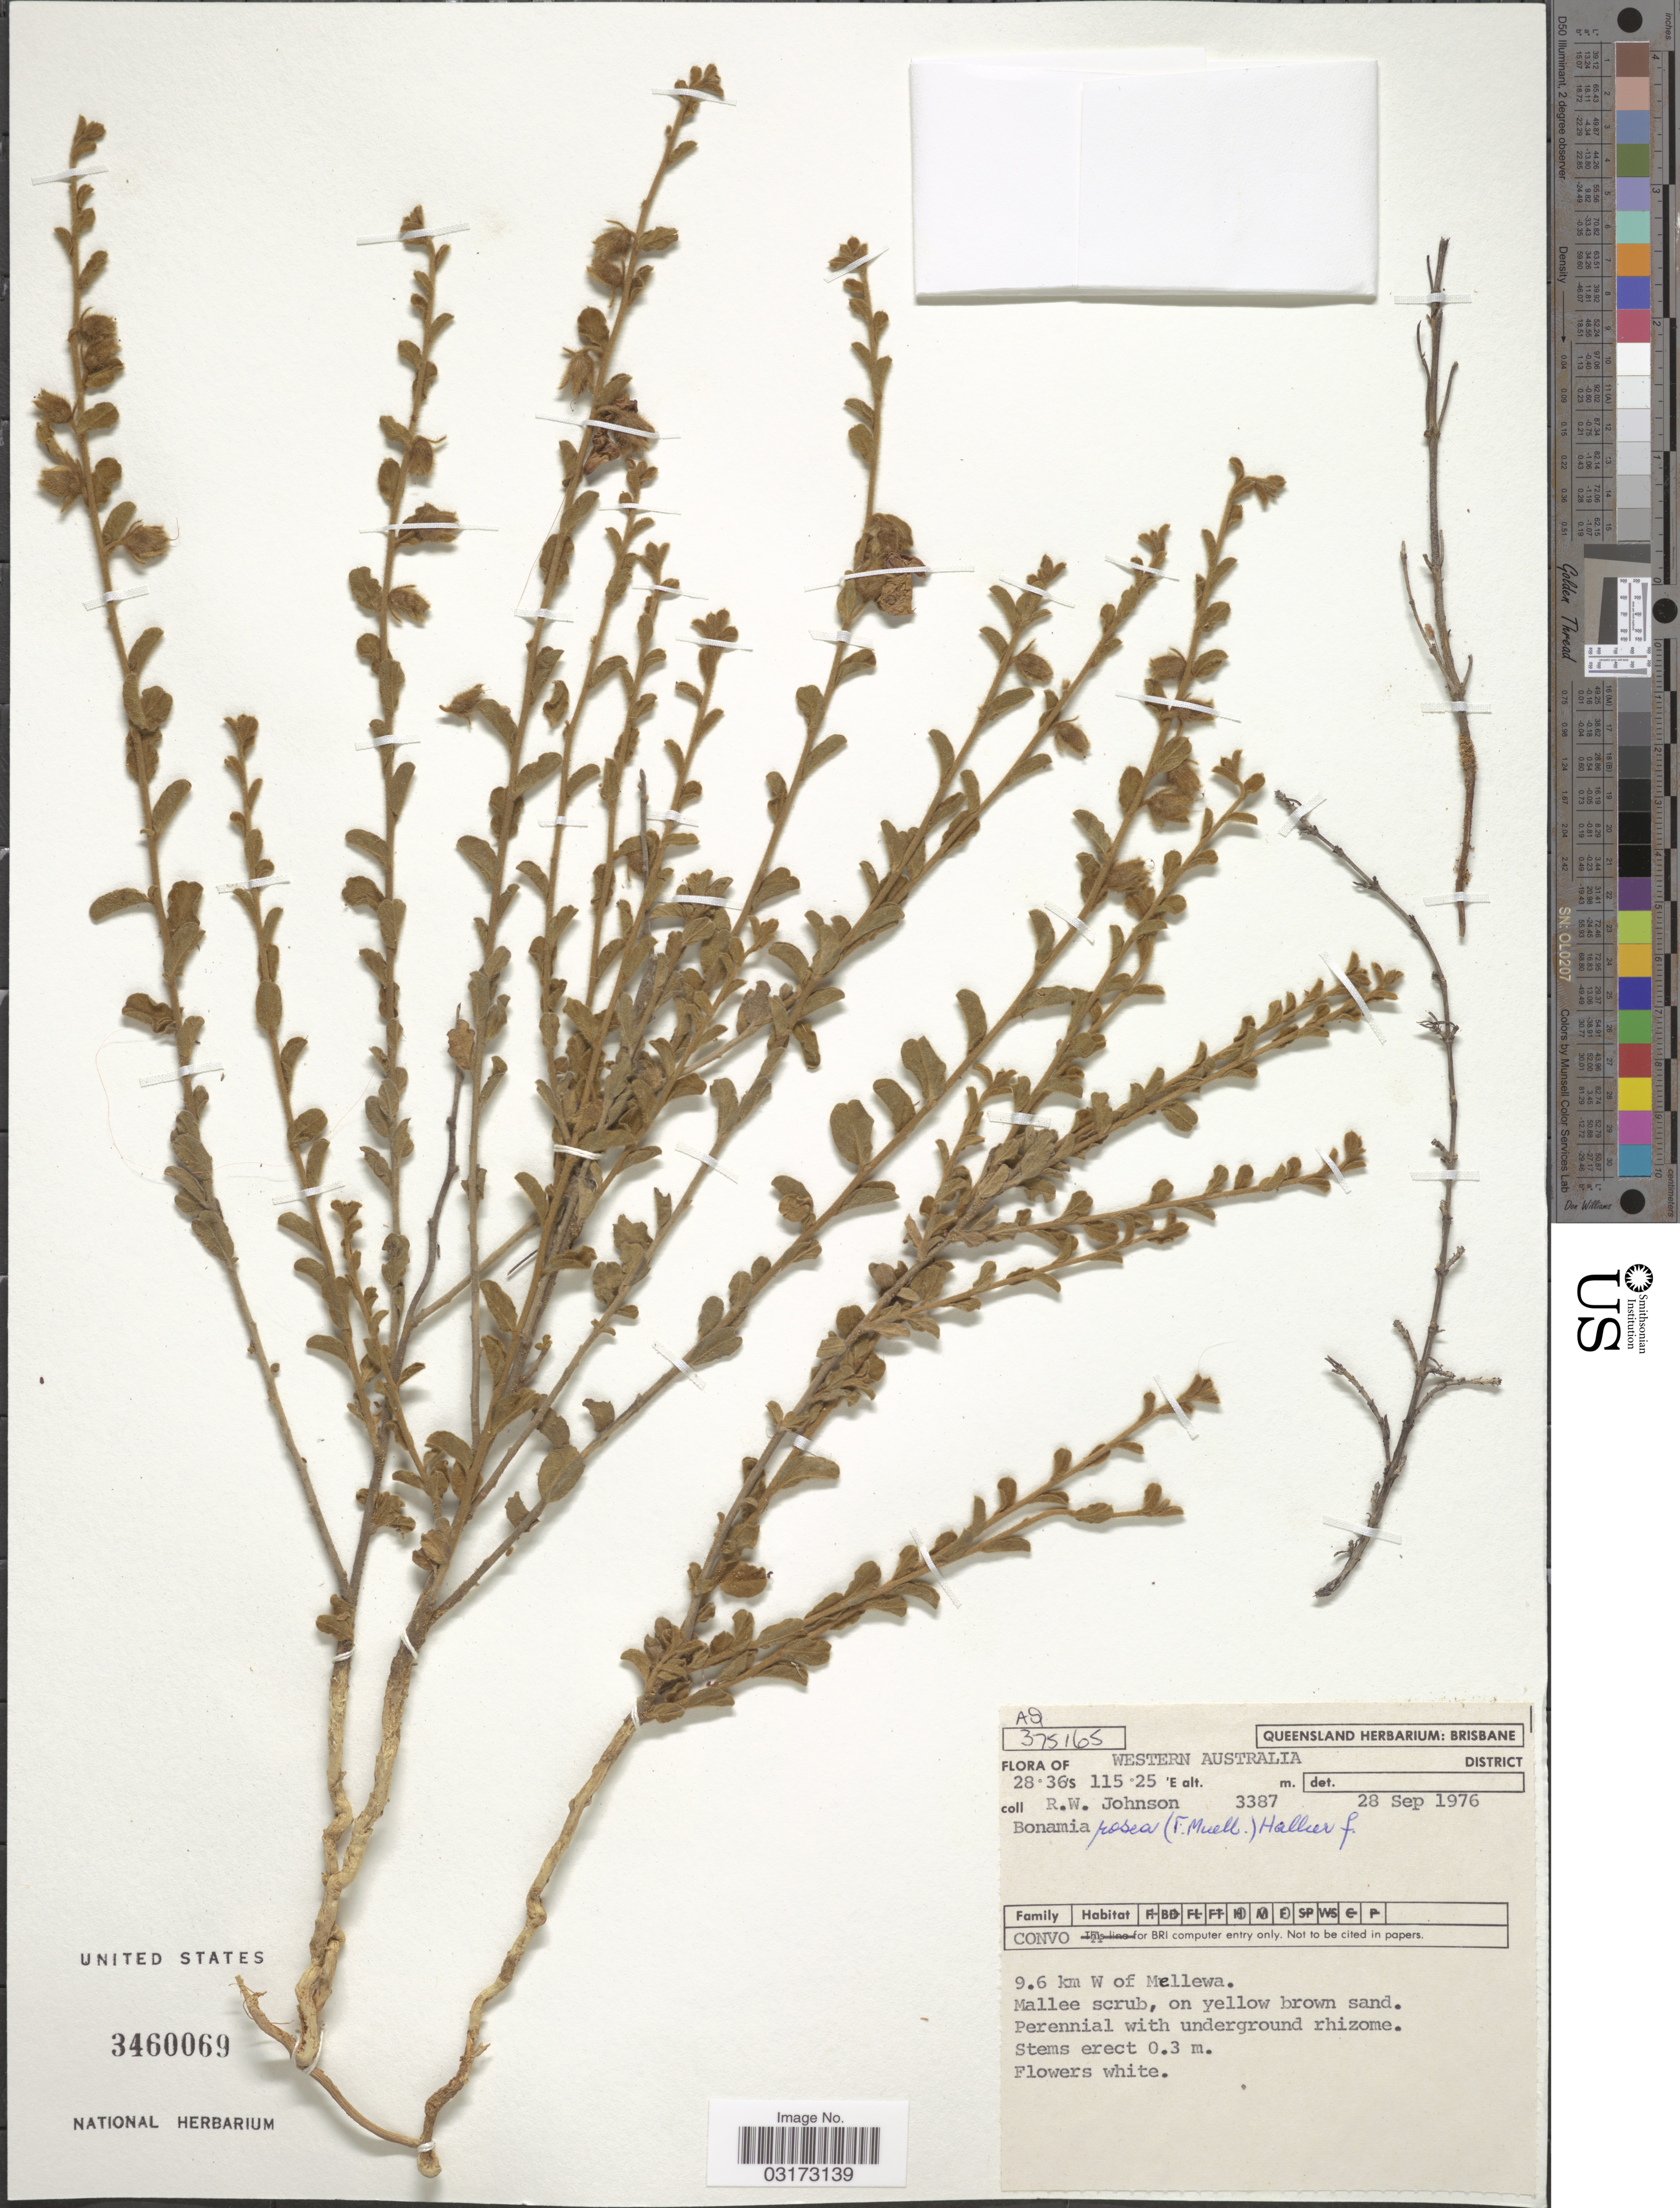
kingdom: Plantae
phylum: Tracheophyta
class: Magnoliopsida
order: Solanales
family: Convolvulaceae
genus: Bonamia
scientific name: Bonamia rosea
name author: Hall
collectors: R. W. Johnson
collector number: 3387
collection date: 1976-09-28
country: Australia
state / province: Western Australia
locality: Western Australia District. 9.6 km W of Mellewa.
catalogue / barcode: US 3460039